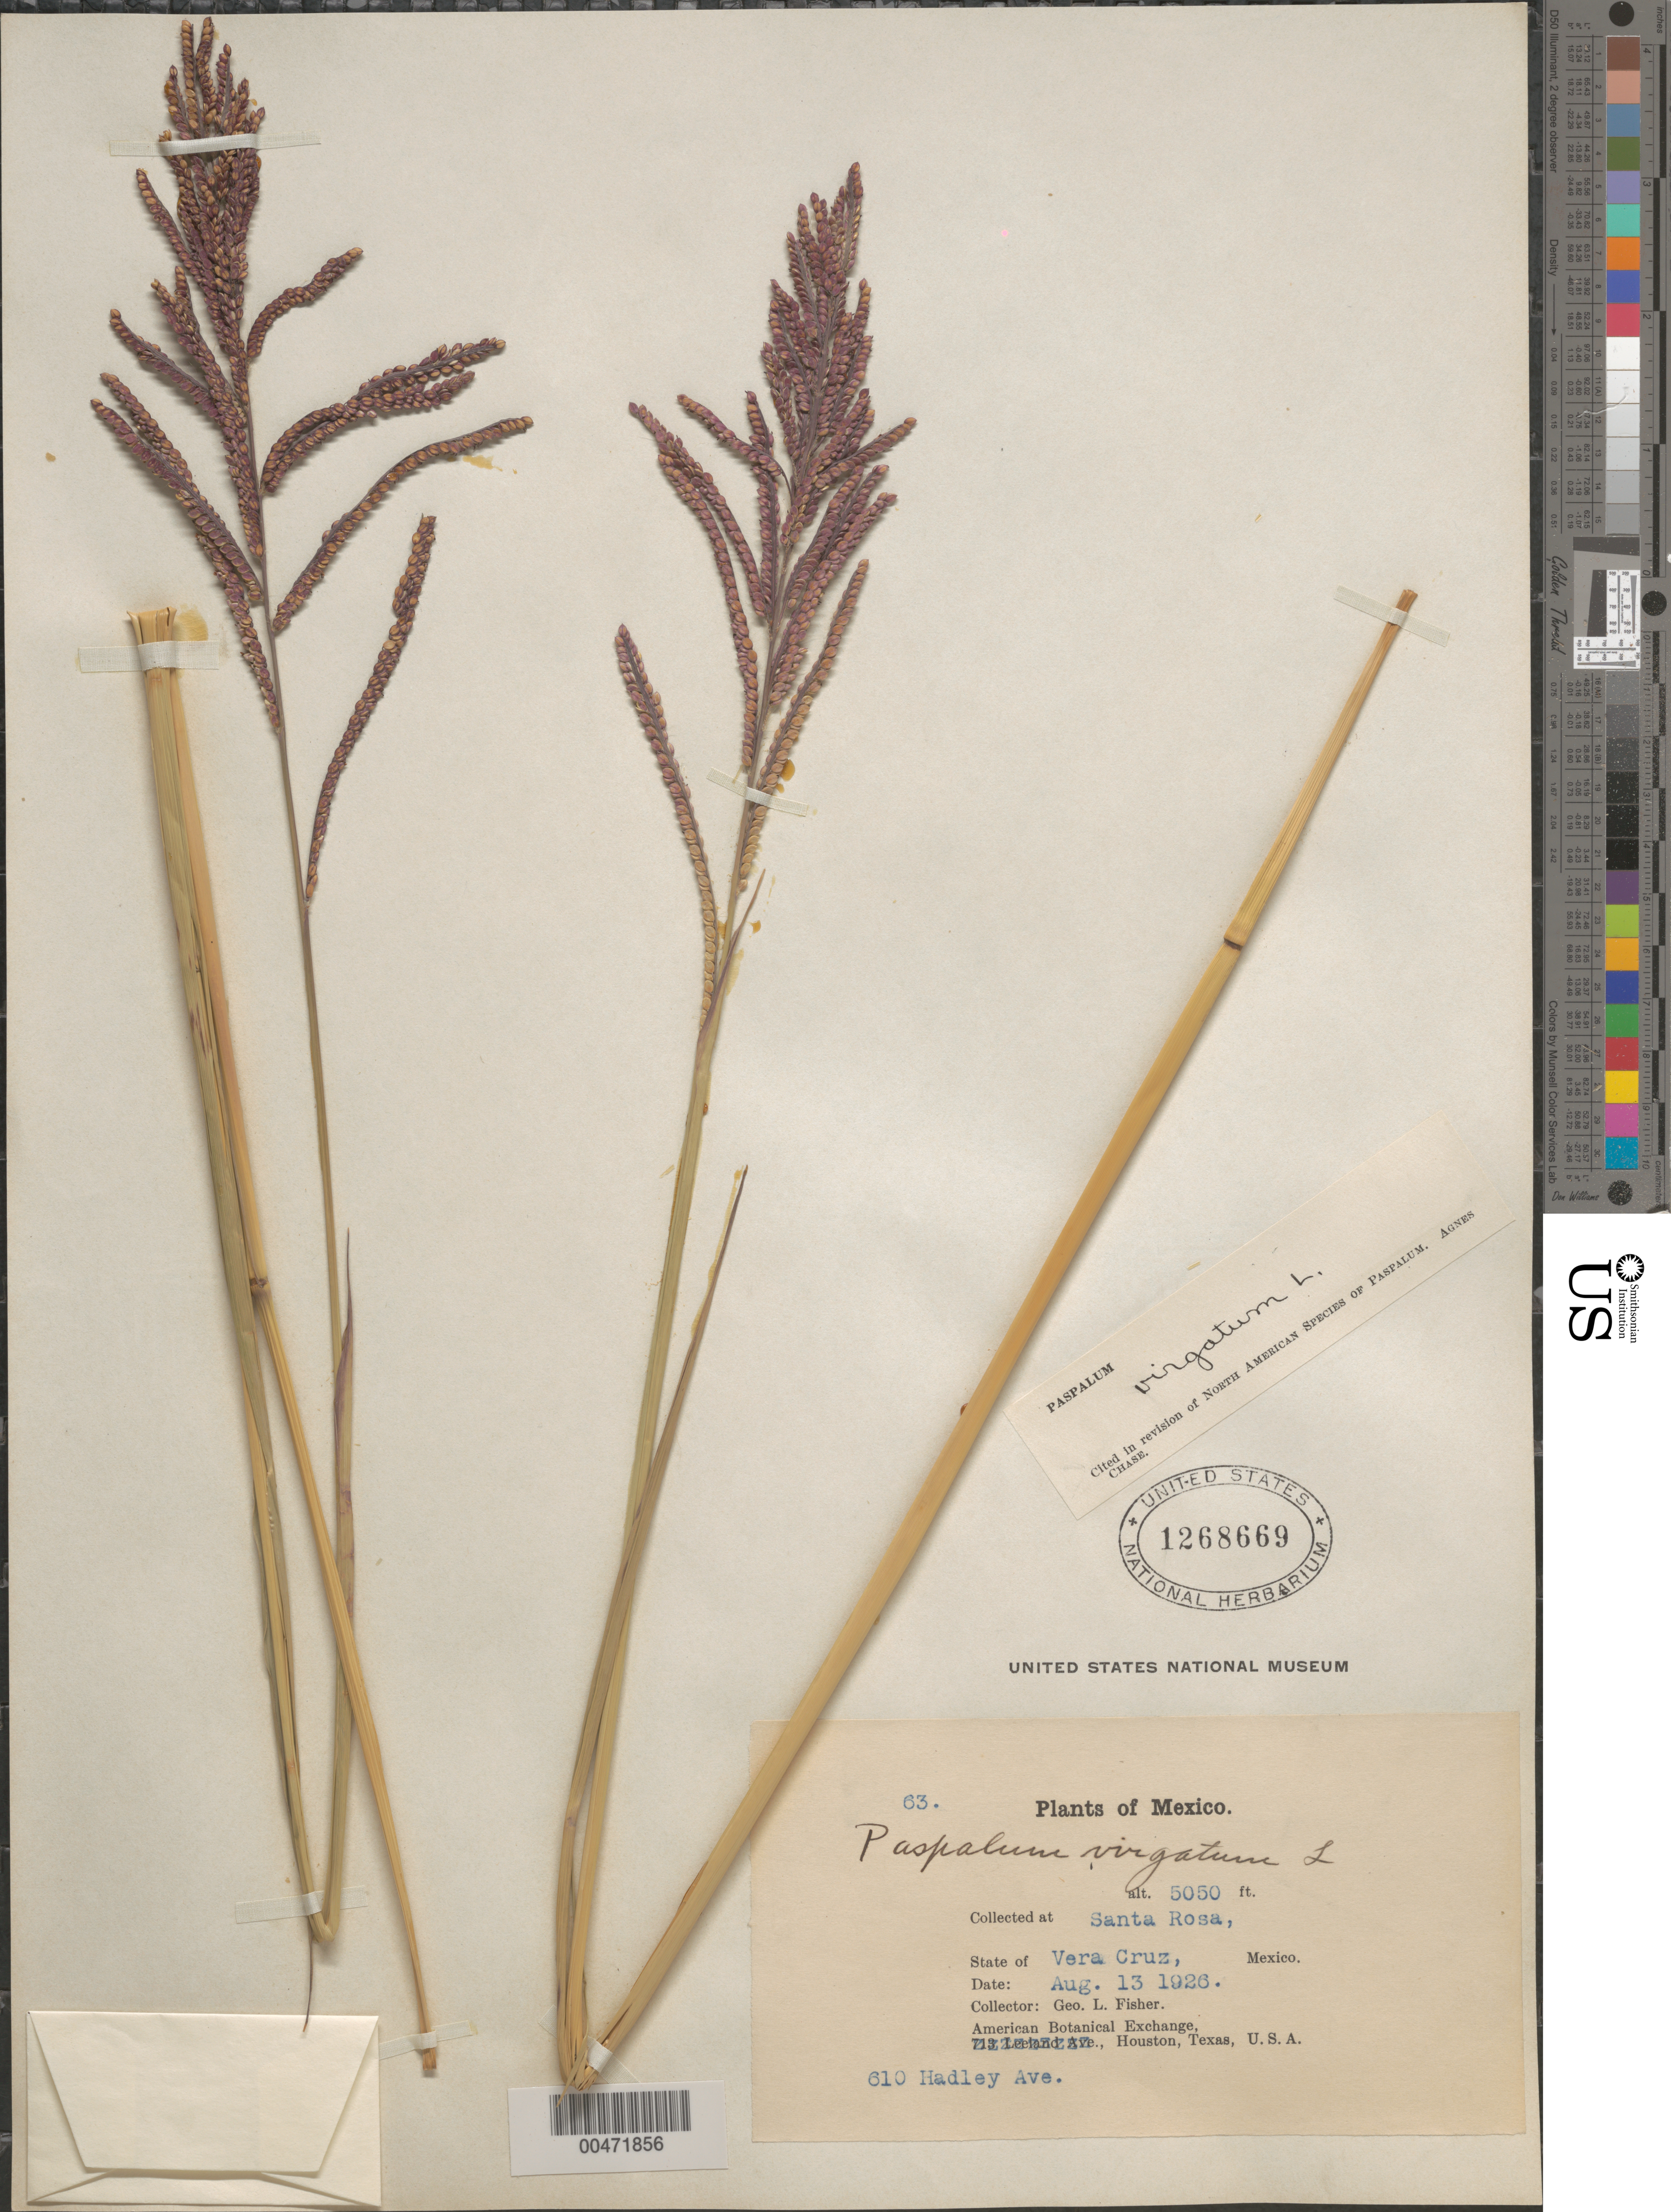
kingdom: Plantae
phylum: Tracheophyta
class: Liliopsida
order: Poales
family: Poaceae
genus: Paspalum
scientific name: Paspalum virgatum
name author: L.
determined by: Chase, [M.] Agnes, (US)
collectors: G. L. Fisher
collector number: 63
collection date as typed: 13 Aug 1926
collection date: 1926-08-13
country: Mexico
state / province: Veracruz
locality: Santa Rosa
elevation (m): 1539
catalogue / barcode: US 1268669